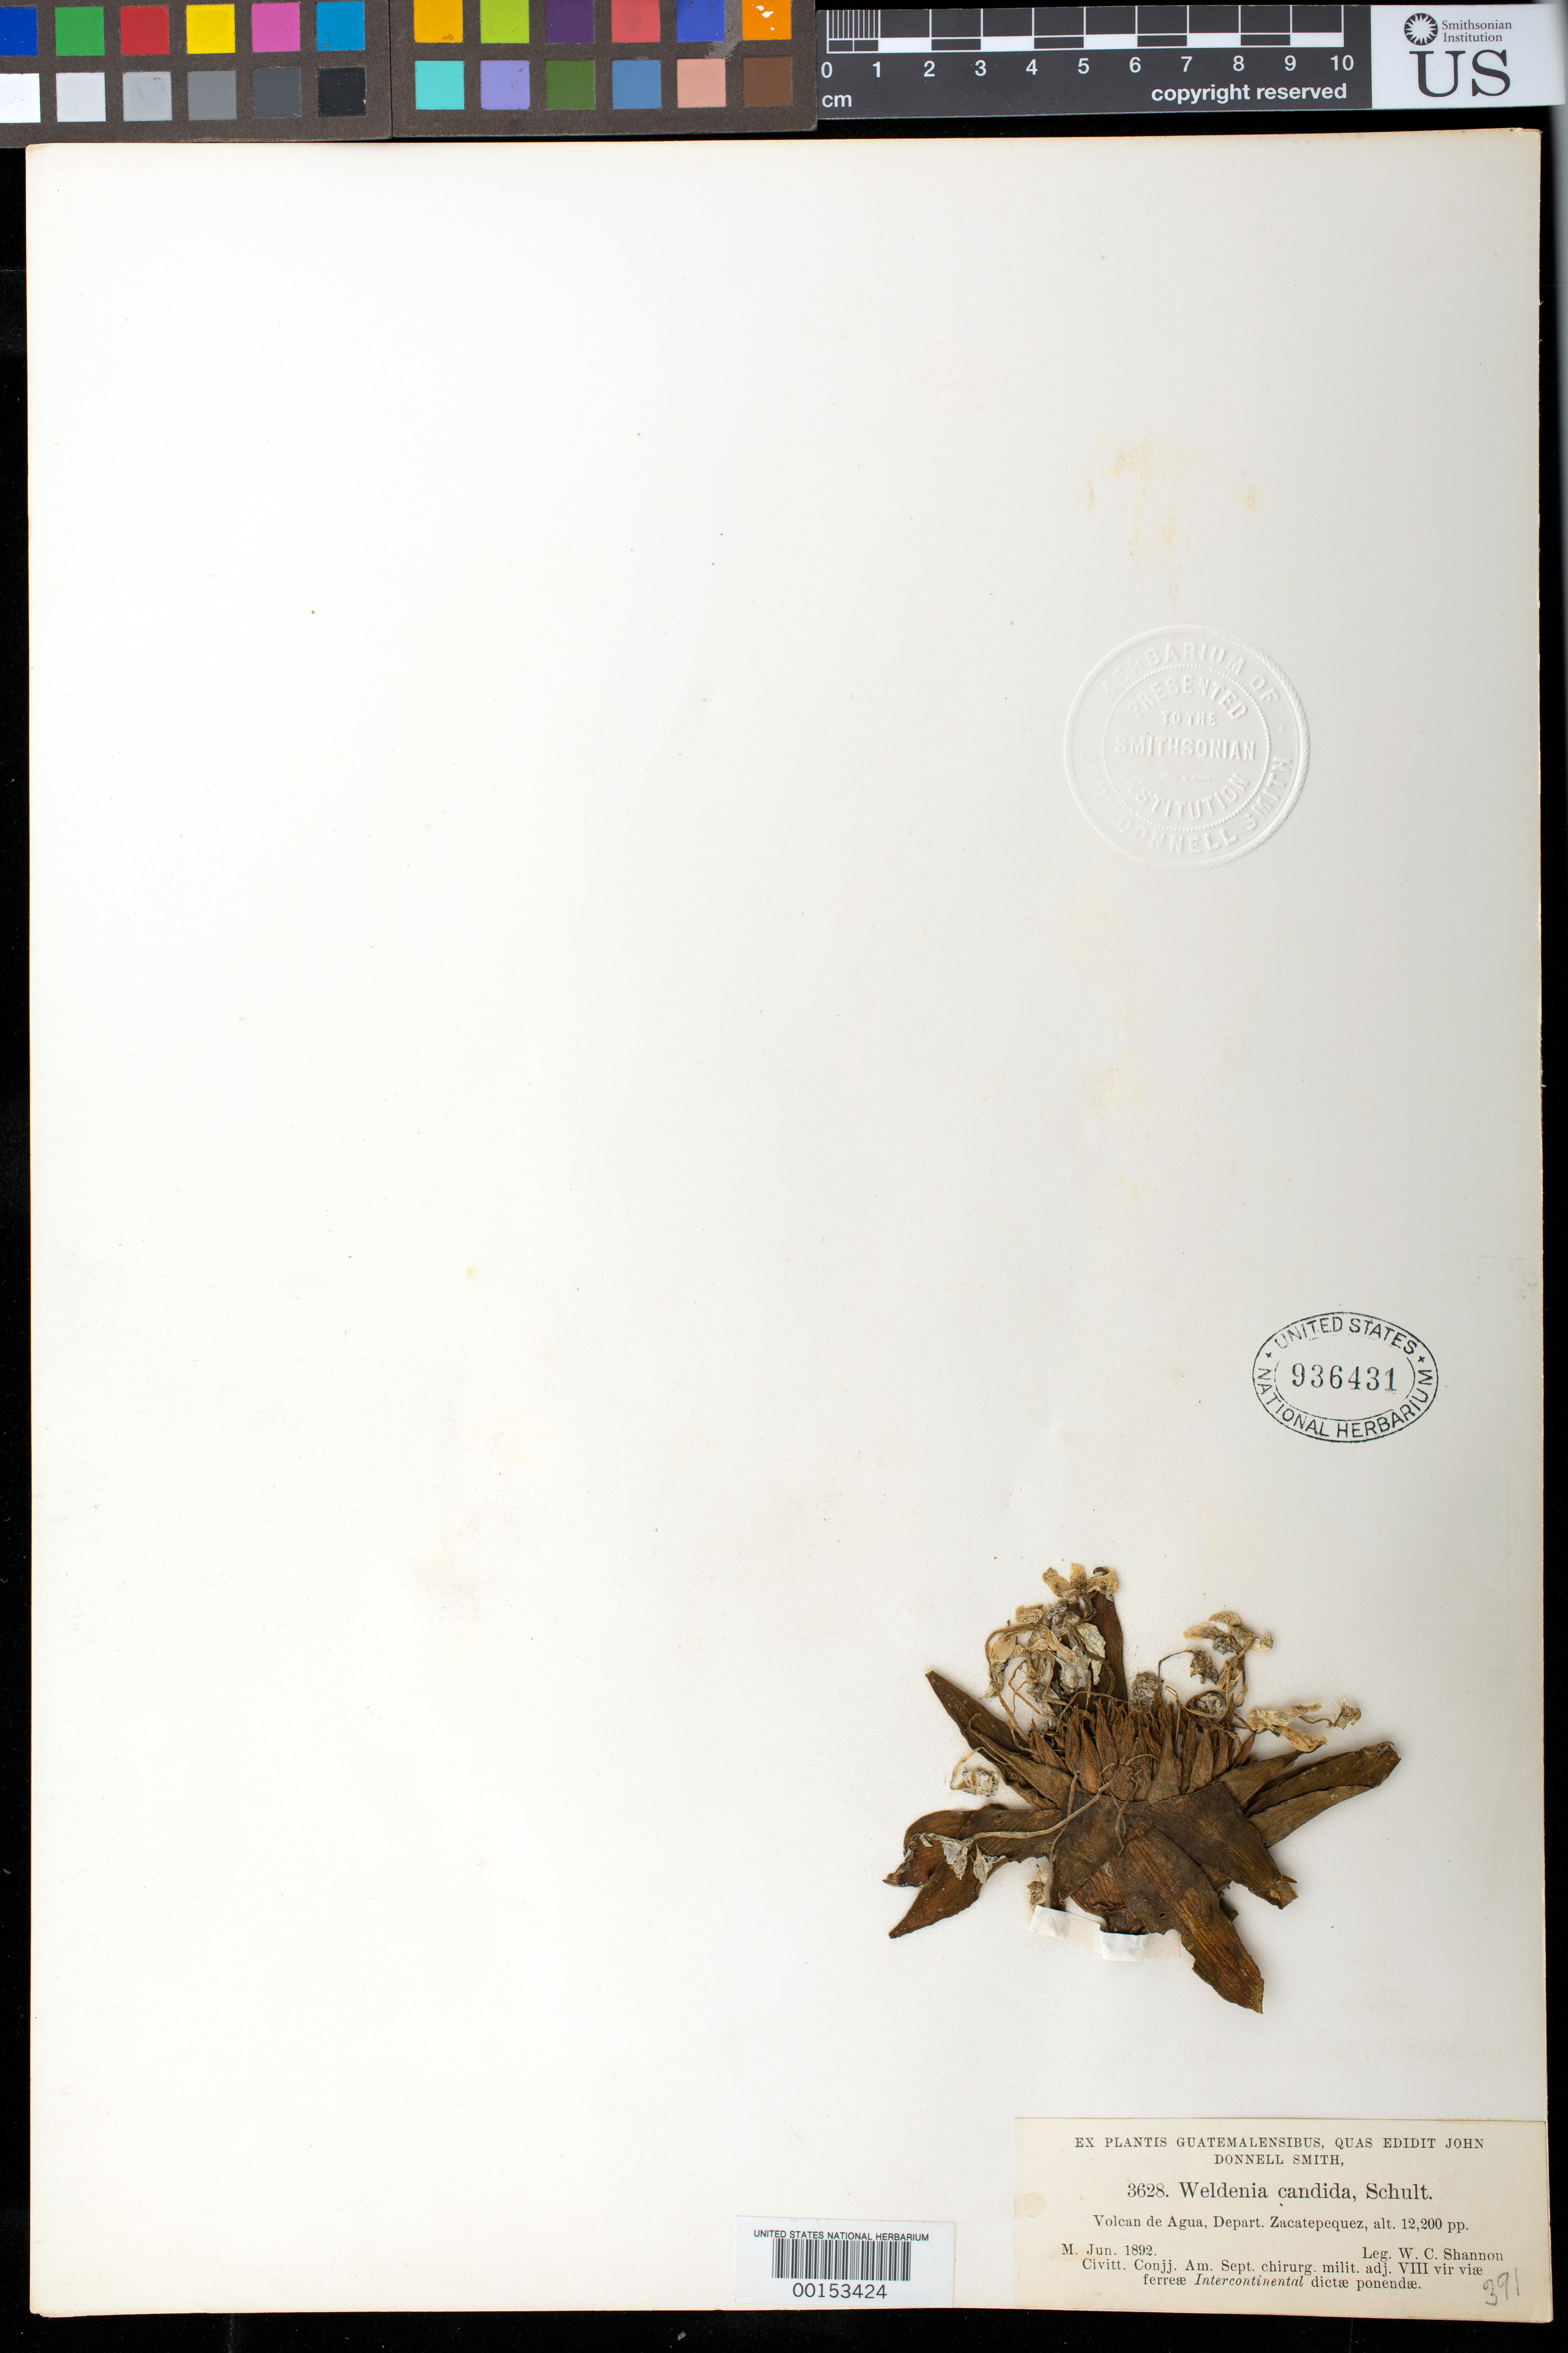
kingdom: Plantae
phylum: Tracheophyta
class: Liliopsida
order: Commelinales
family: Commelinaceae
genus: Weldenia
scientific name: Weldenia candida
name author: Schult. f.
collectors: W. C. Shannon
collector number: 3628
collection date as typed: Jun 1892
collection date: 1892-06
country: Guatemala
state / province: Sacatepéquez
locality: Volcan de Agua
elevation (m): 3721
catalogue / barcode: US 936431